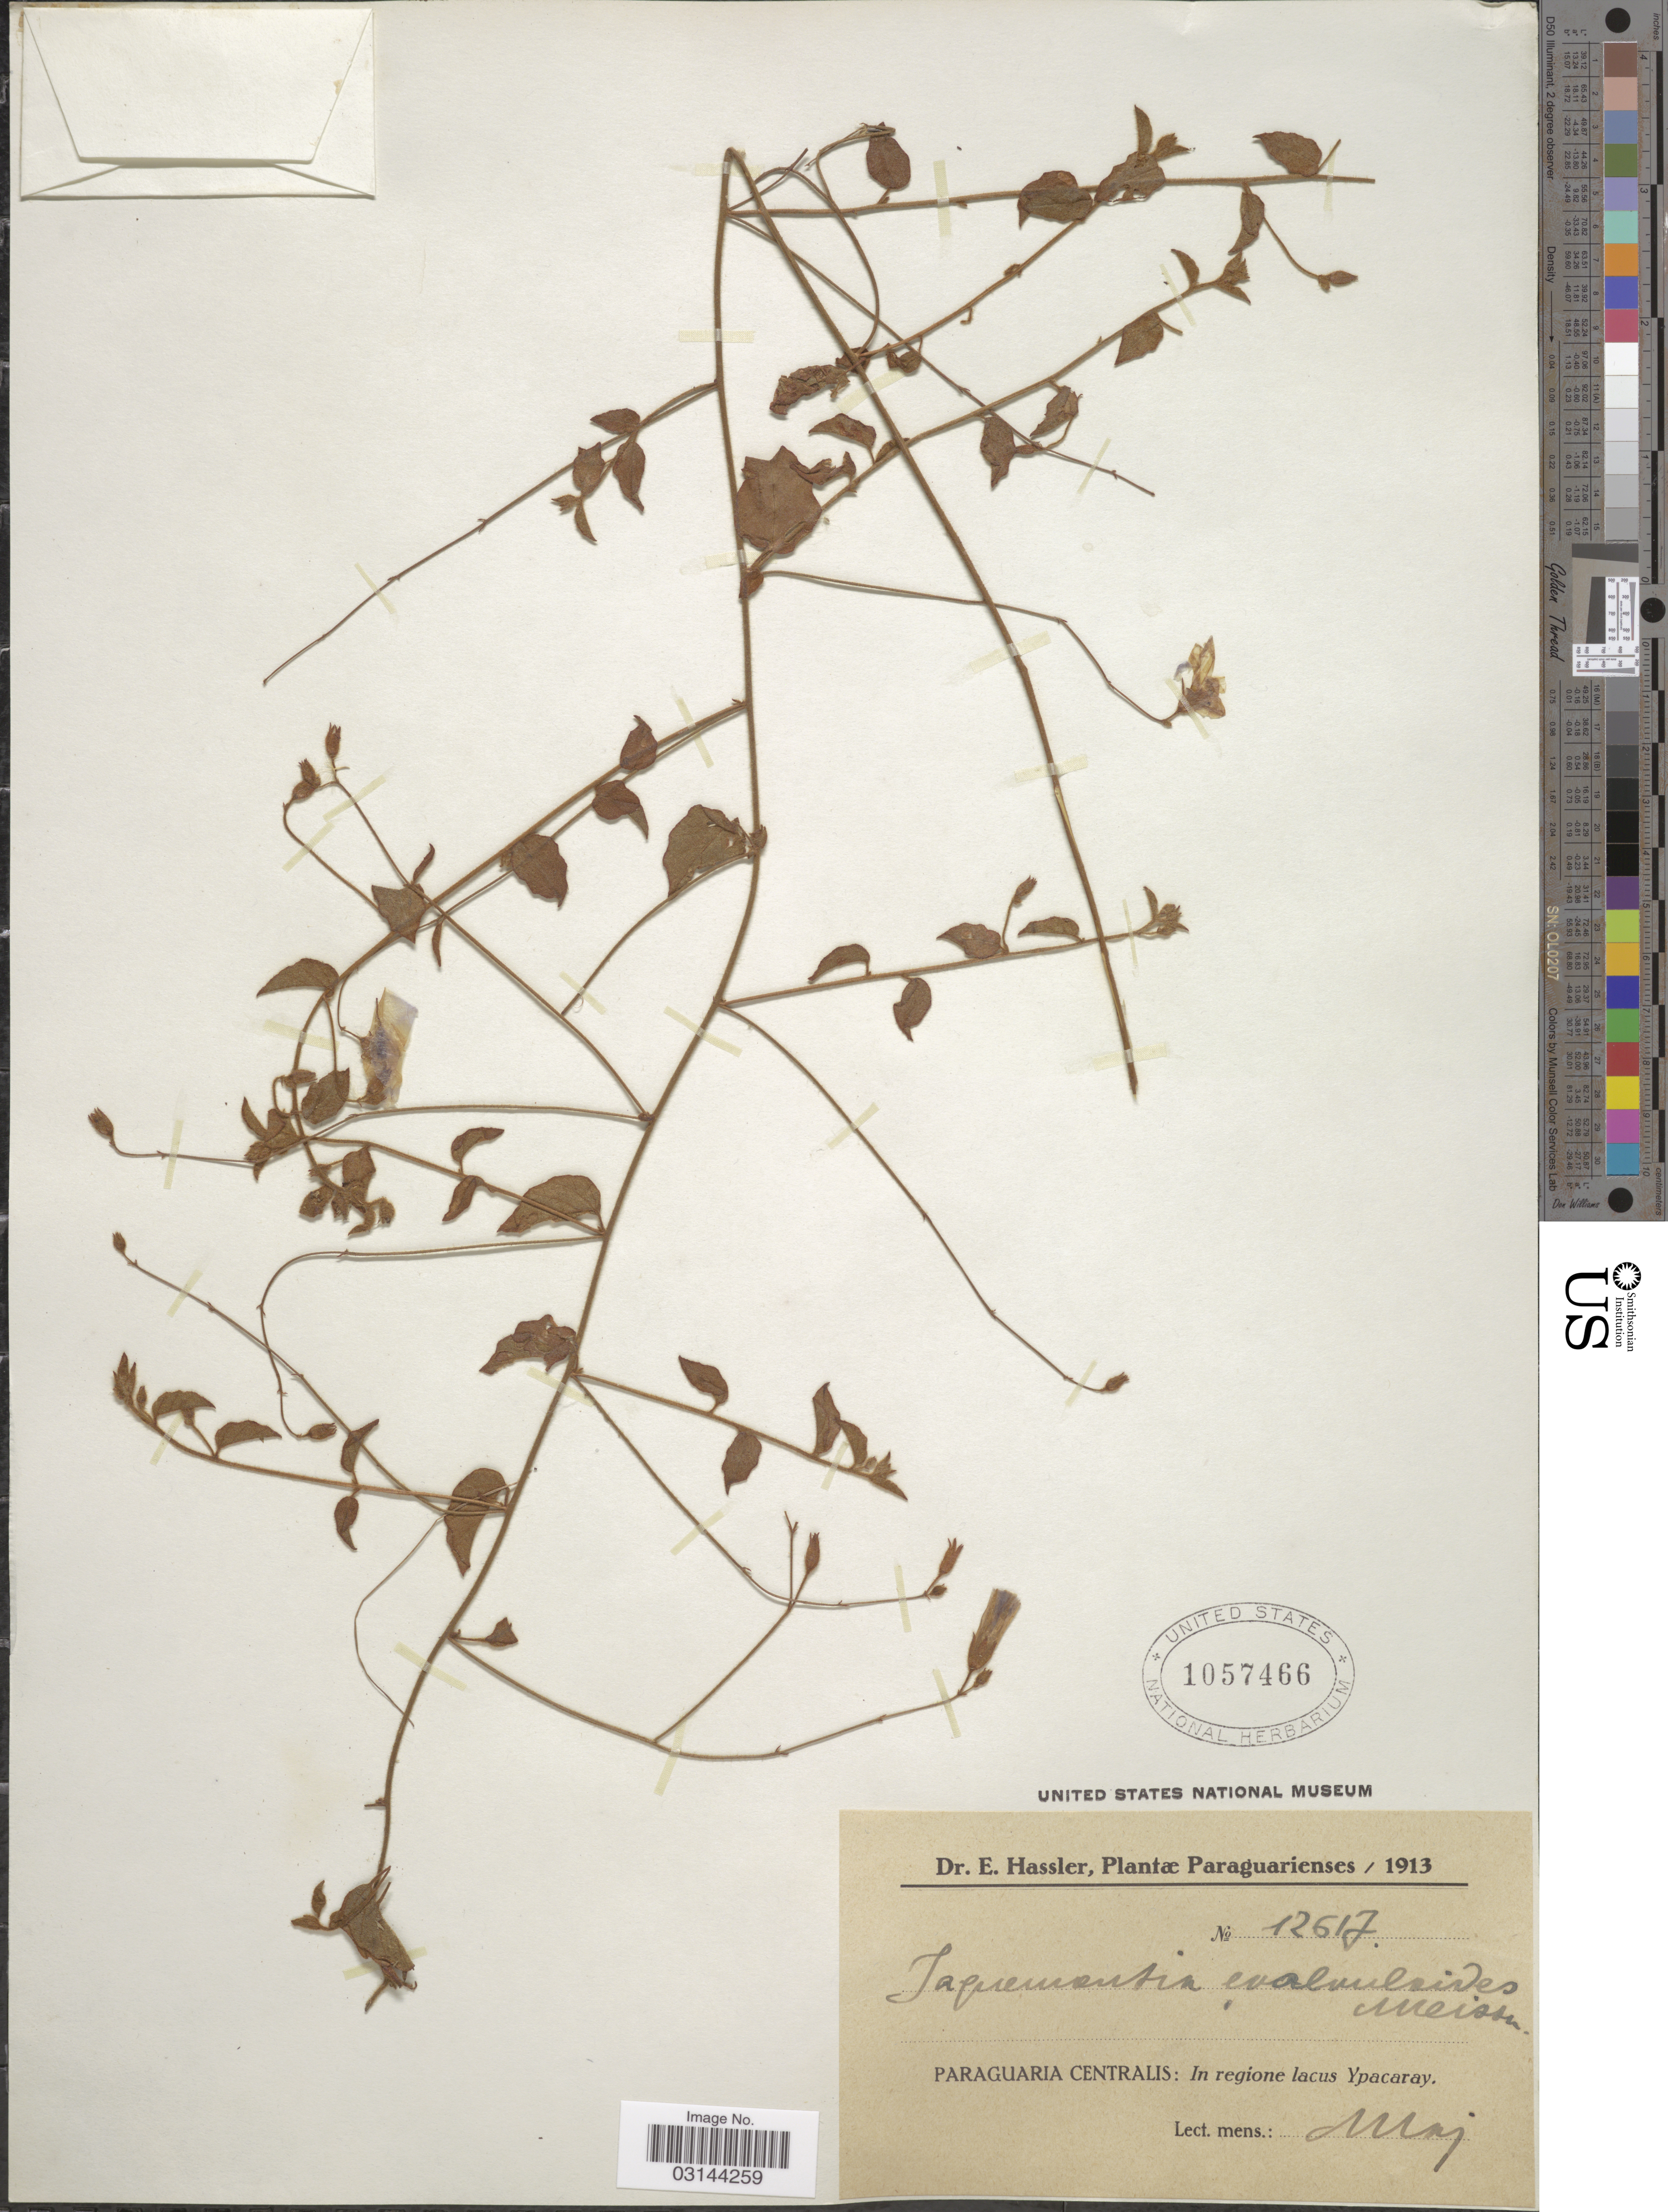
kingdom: Plantae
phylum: Tracheophyta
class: Magnoliopsida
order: Solanales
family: Convolvulaceae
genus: Jacquemontia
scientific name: Jacquemontia evolvuloides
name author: Meisn.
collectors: E. Hassler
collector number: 12617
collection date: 1913-05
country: Paraguay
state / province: Paraguari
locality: Paraguaria Centralis: In regione lacus Ypacaray.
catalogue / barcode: US 1057466